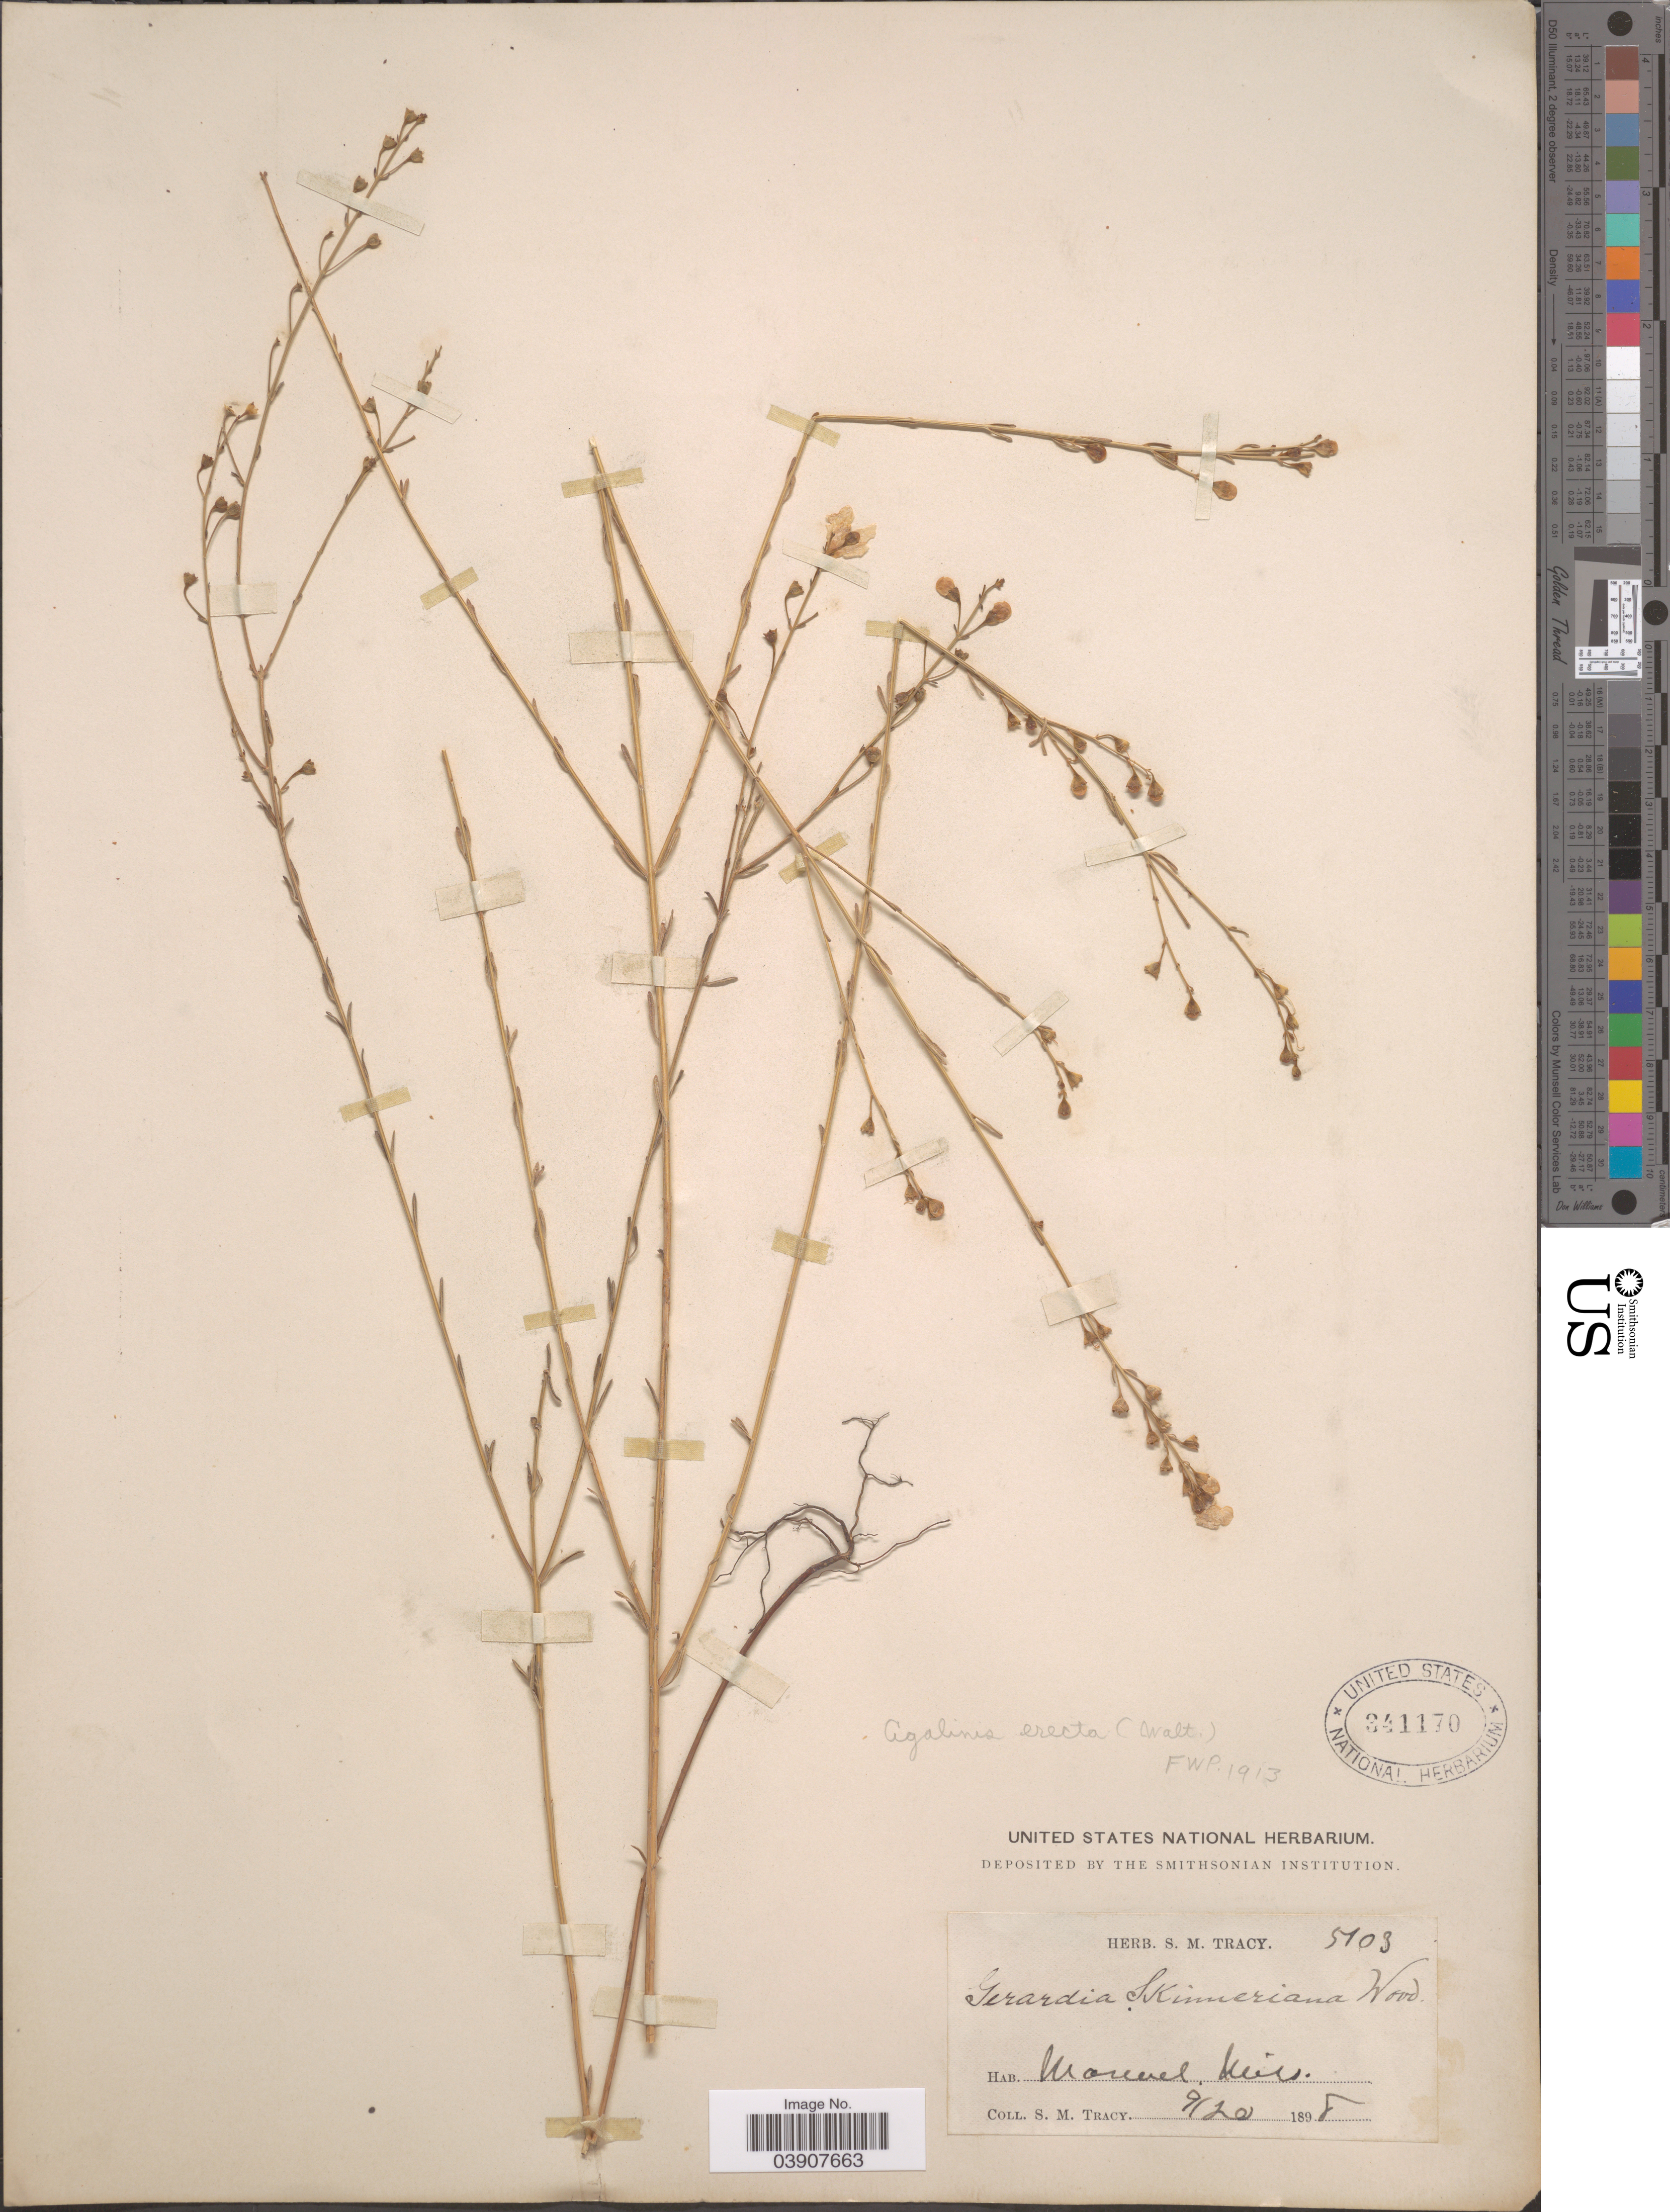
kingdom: Plantae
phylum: Tracheophyta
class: Magnoliopsida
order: Lamiales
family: Orobanchaceae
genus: Agalinis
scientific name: Agalinis erecta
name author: Pennell ex Small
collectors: S. M. Tracy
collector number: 5103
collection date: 1898-09-20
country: United States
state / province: Mississippi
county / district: Pearl River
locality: McNeill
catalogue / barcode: US 341170